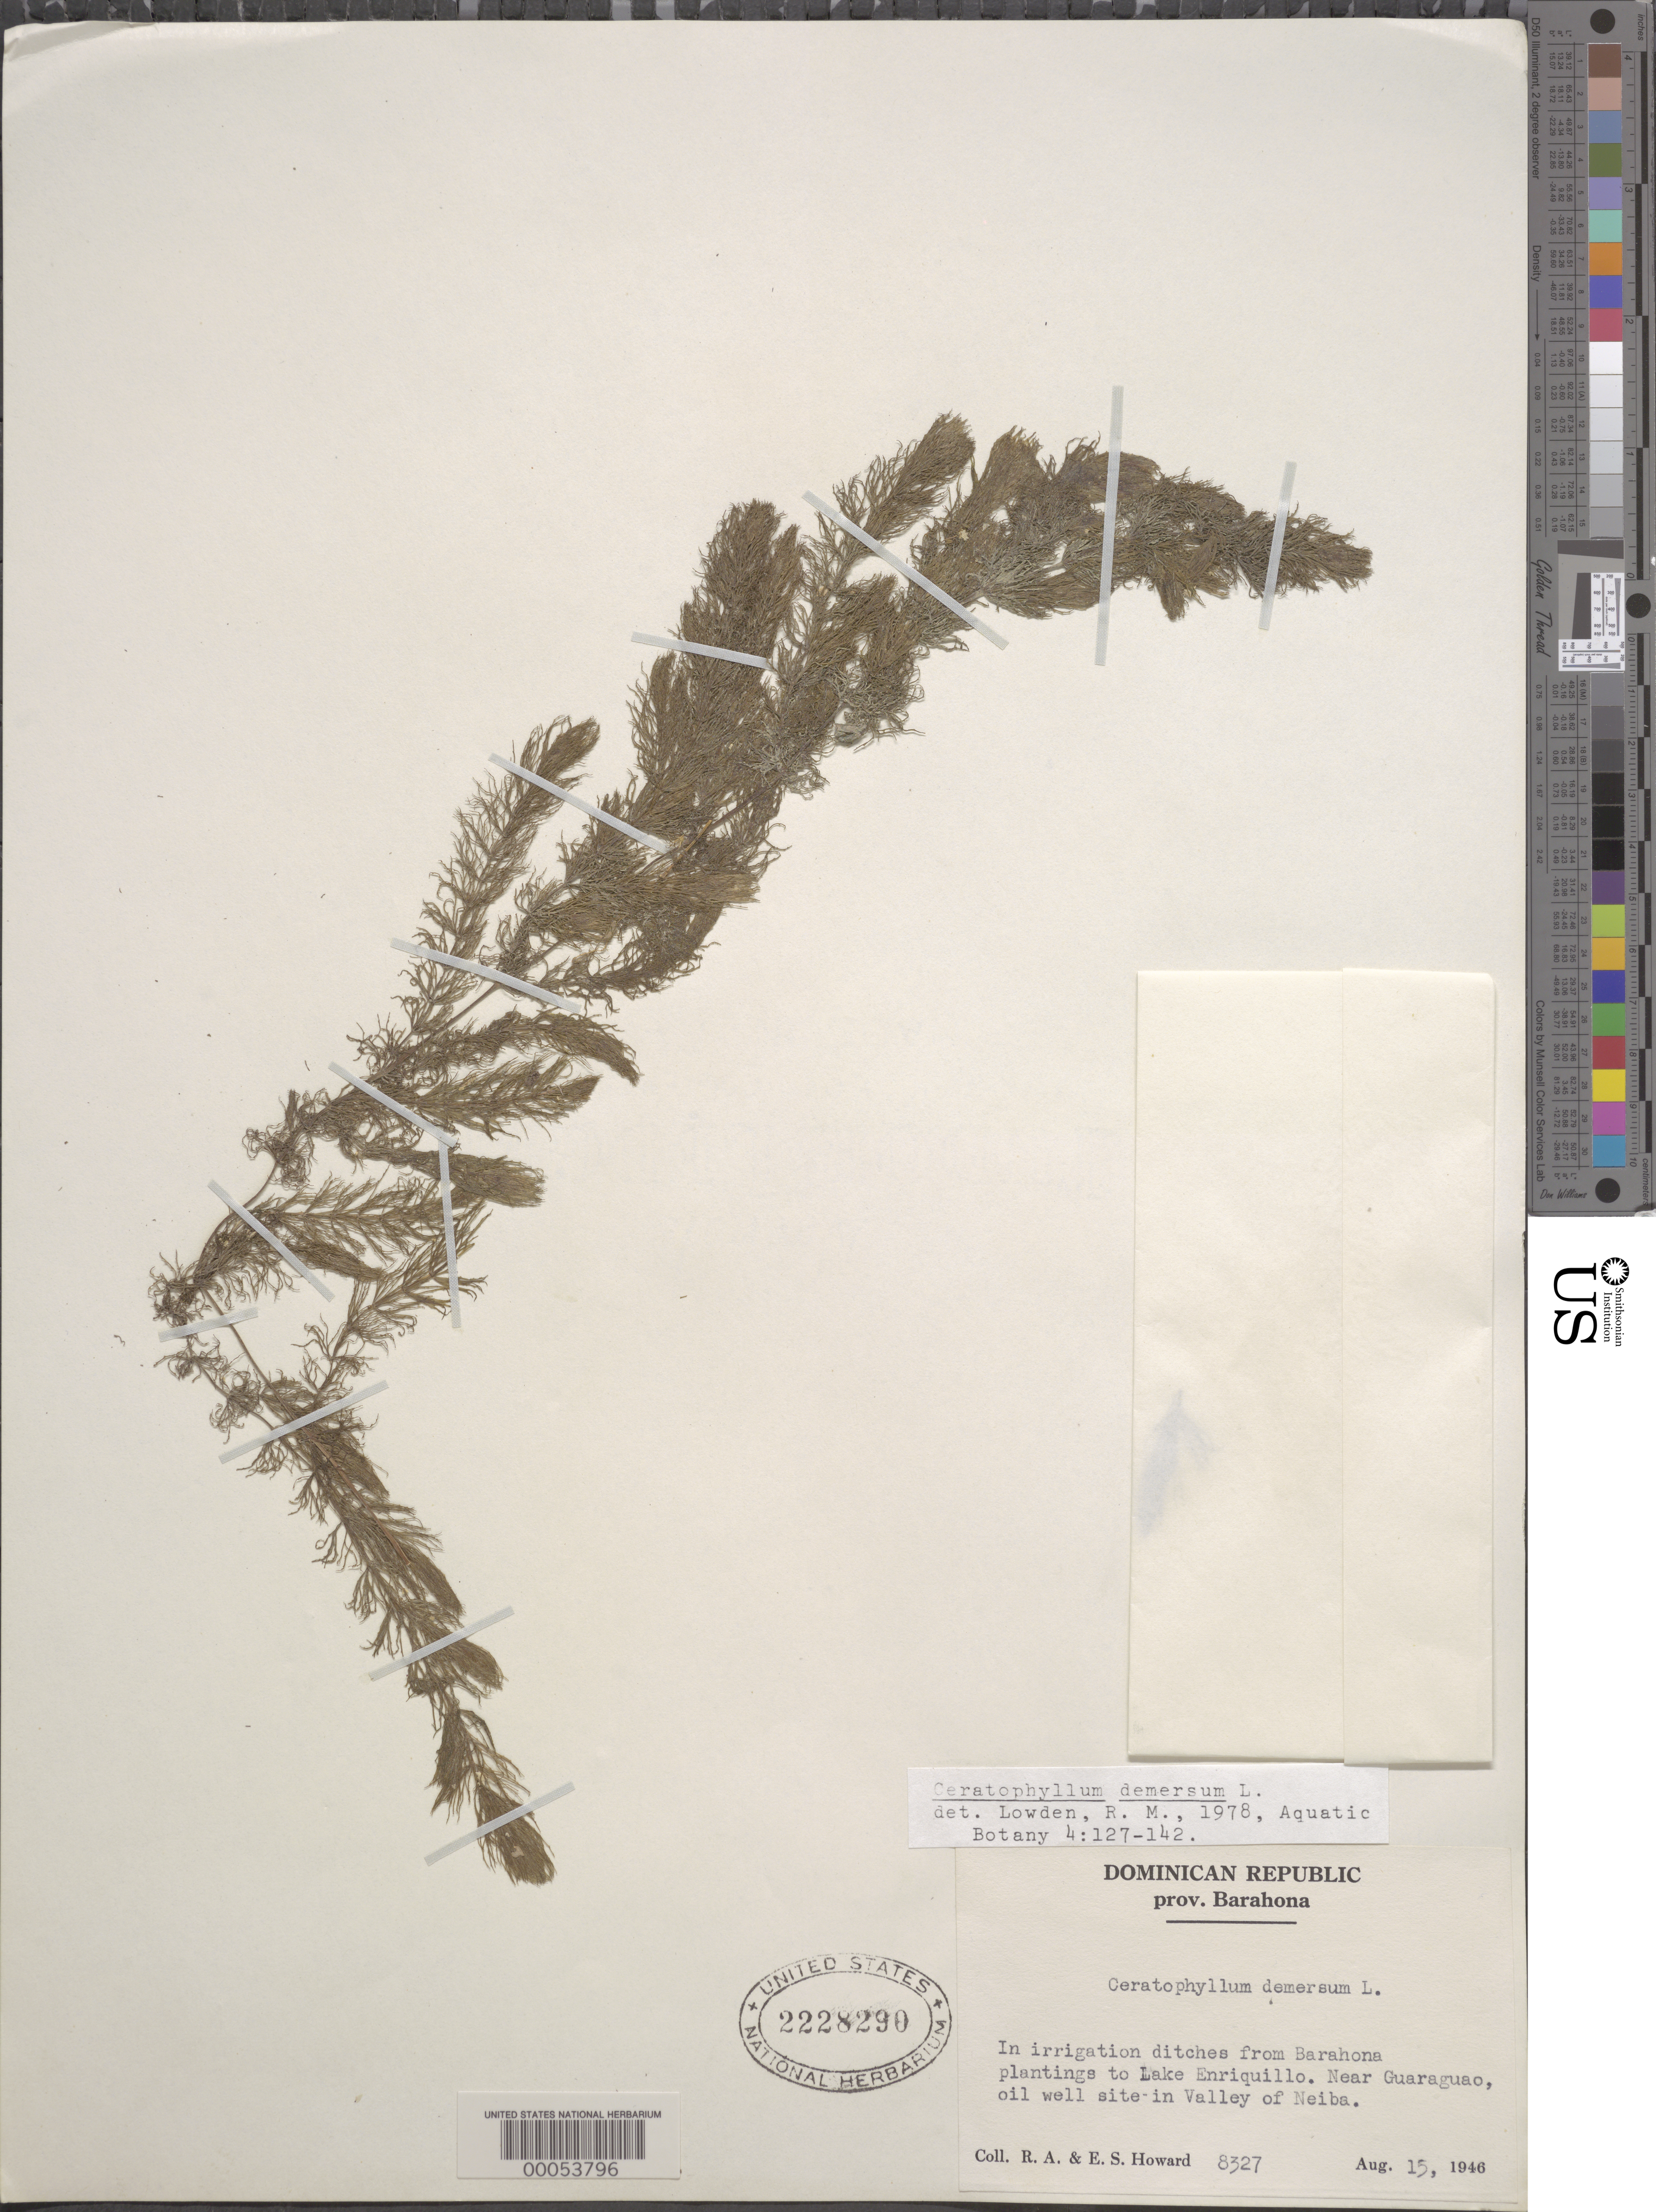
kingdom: Plantae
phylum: Tracheophyta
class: Magnoliopsida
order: Ceratophyllales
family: Ceratophyllaceae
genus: Ceratophyllum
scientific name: Ceratophyllum demersum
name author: L.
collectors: E. S. Howard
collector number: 8327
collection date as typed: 15 Aug 1946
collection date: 1946-08-15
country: Dominican Republic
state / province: Barahona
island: Hispaniola Island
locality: Barahona, in irrigation ditches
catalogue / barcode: US 2228290